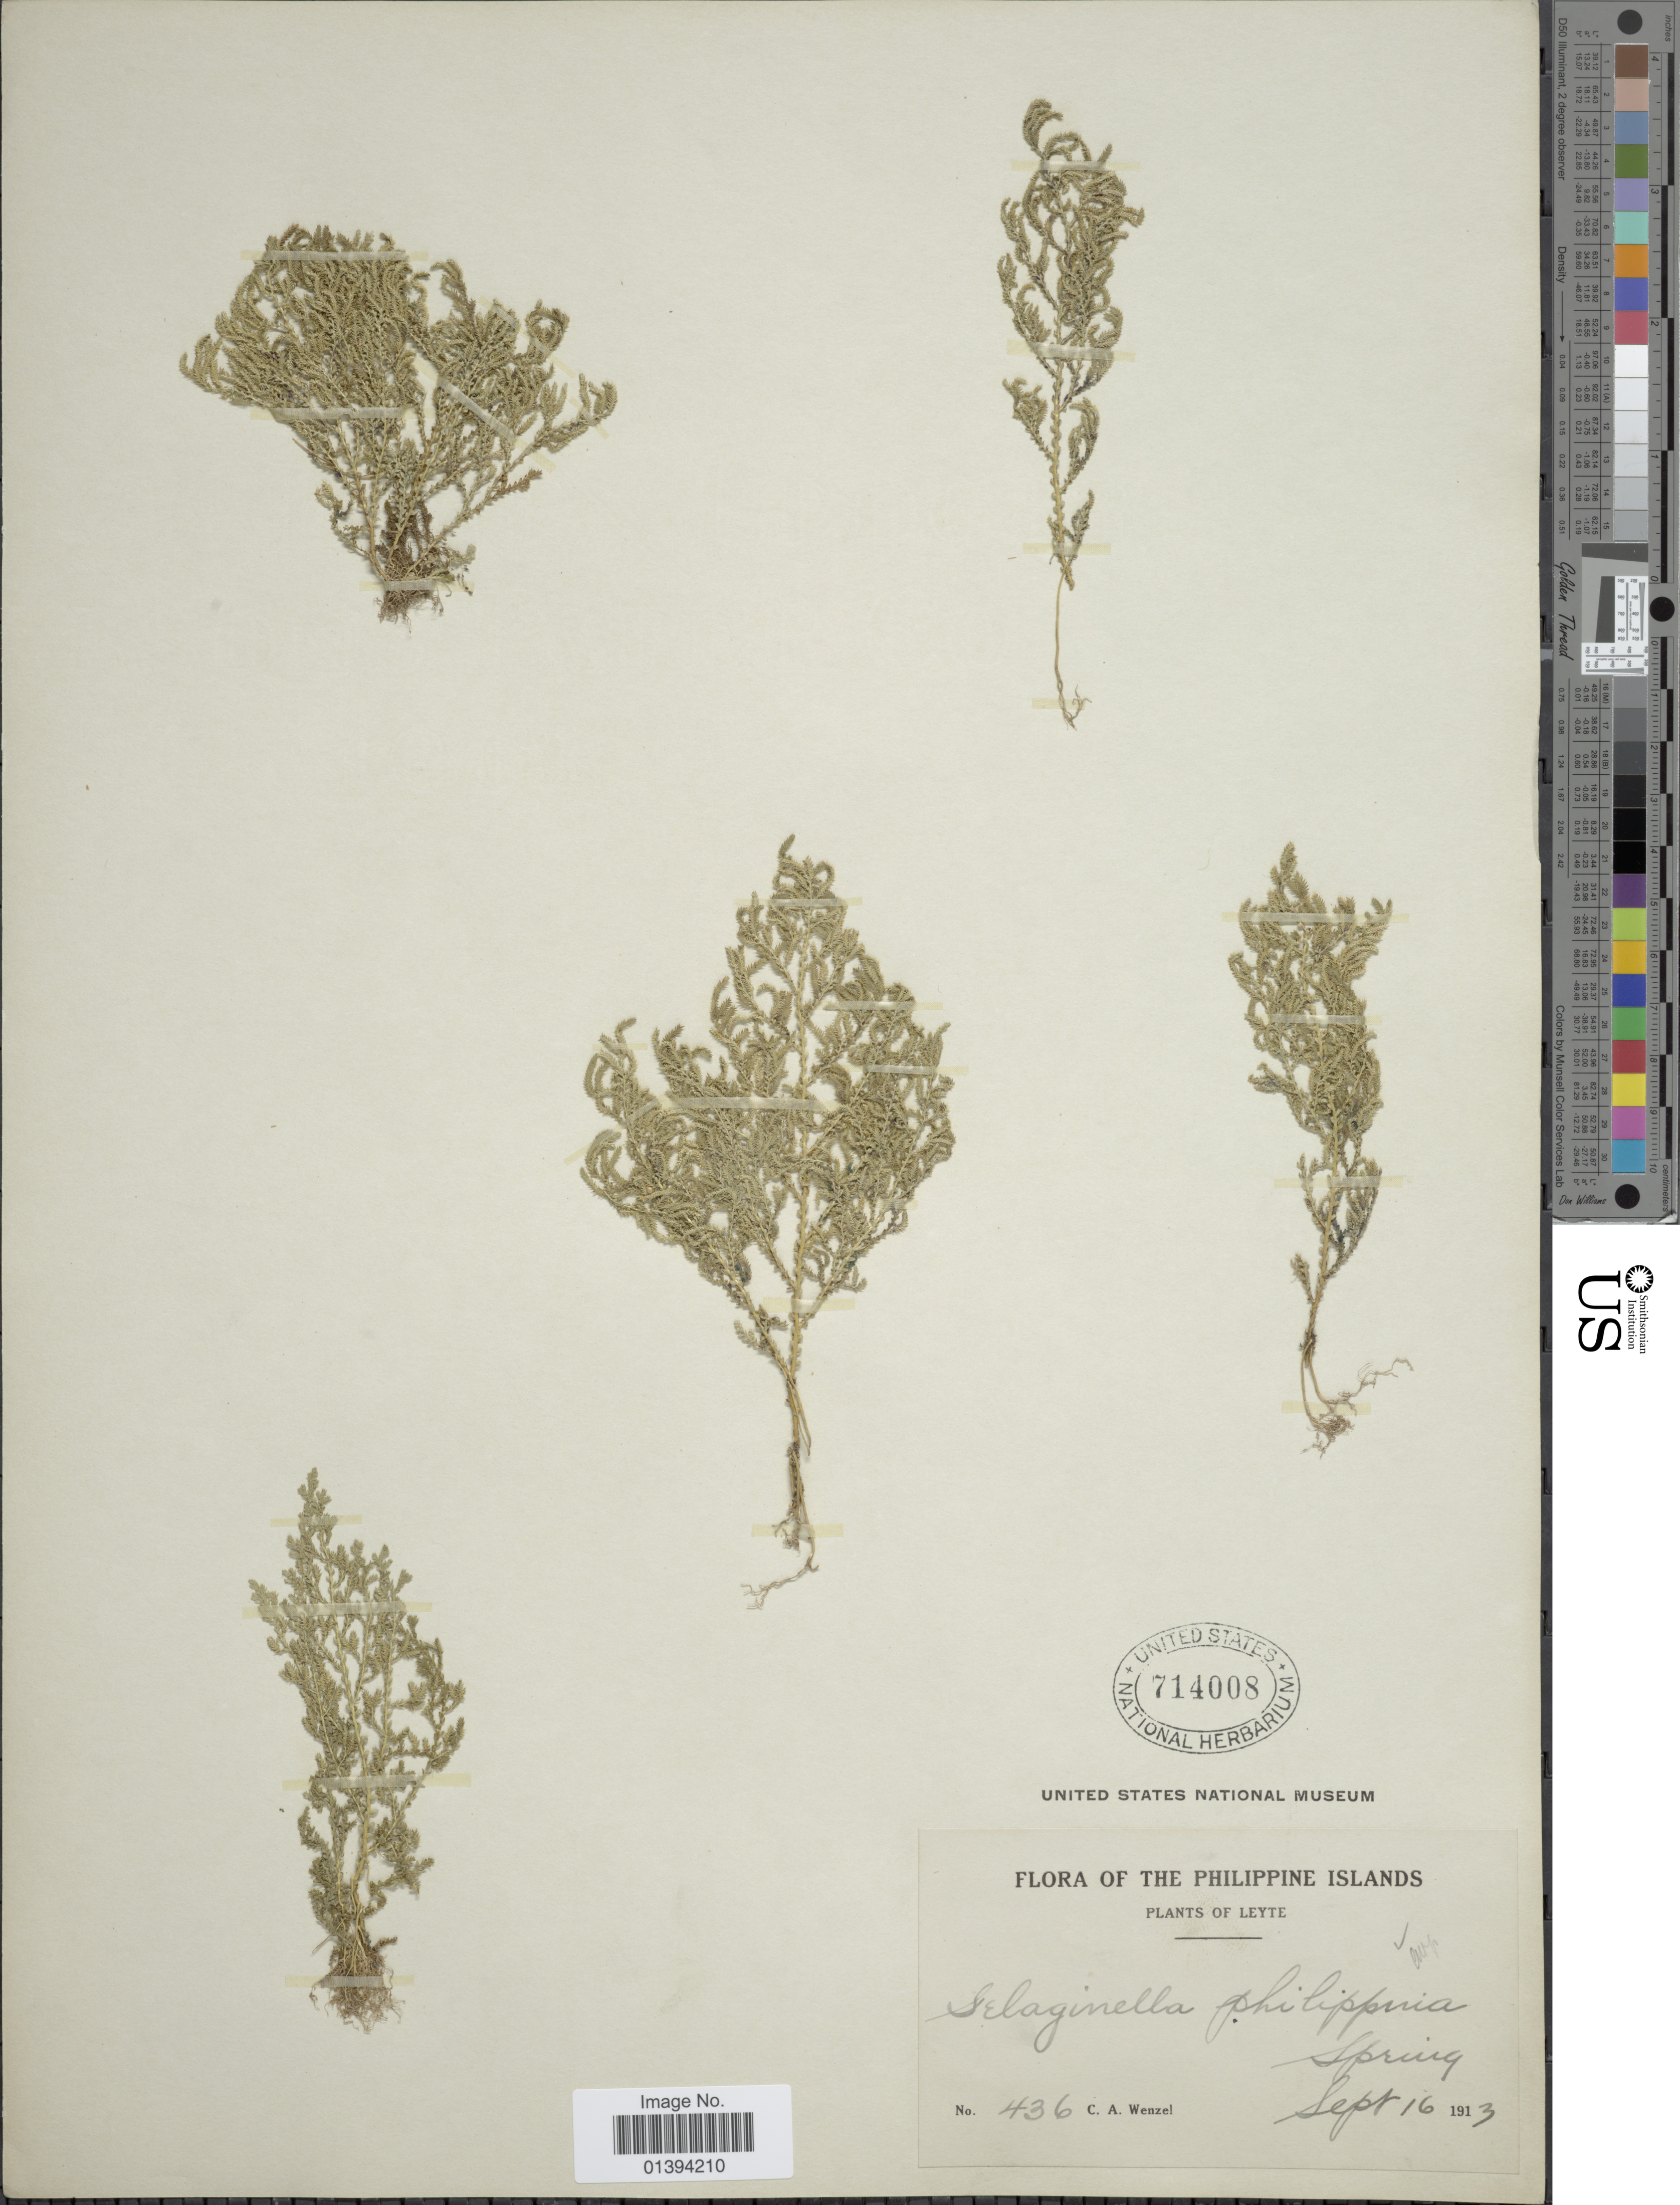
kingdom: Plantae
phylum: Tracheophyta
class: Lycopodiopsida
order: Selaginellales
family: Selaginellaceae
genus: Selaginella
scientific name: Selaginella philippina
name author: Spring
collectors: C. Wenzel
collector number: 436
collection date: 1913-09-16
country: Philippines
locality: Leyte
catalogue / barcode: US 714008